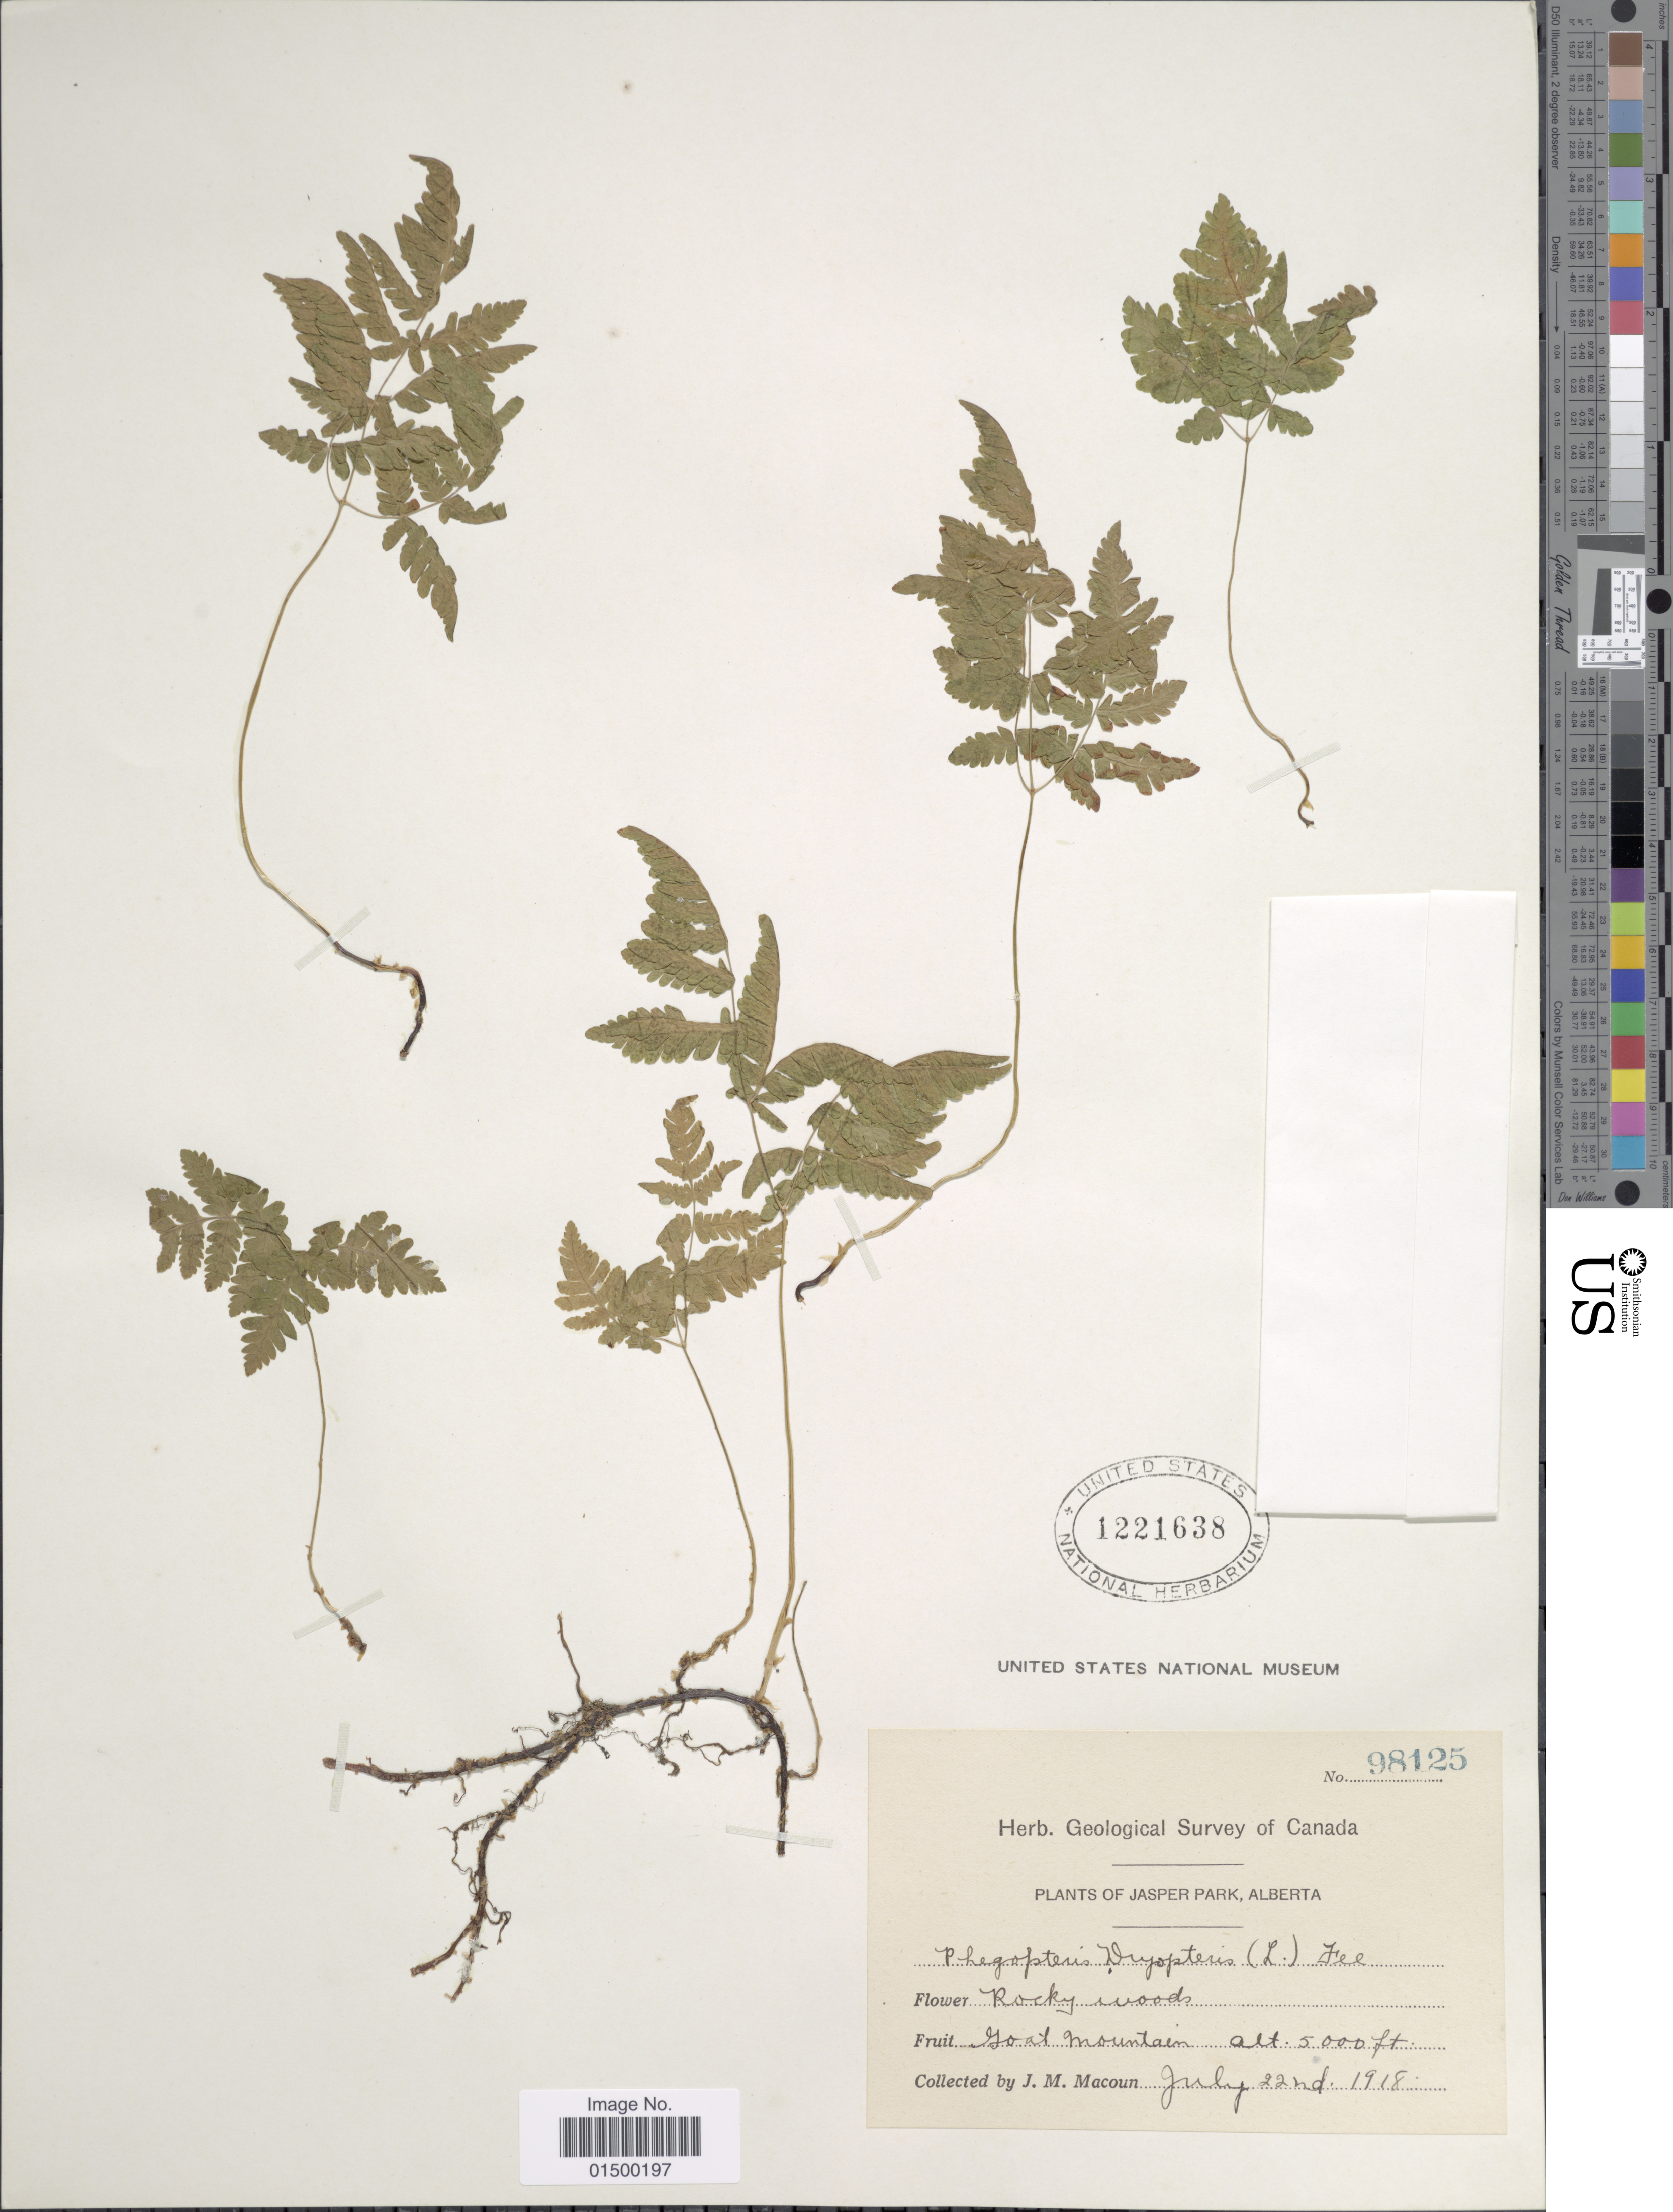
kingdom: Plantae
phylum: Tracheophyta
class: Polypodiopsida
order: Polypodiales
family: Cystopteridaceae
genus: Gymnocarpium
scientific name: Gymnocarpium disjunctum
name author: (Rupr.) Ching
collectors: J. M. Macoun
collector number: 98125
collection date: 1918-07-22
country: Canada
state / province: Alberta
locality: Jasper park, Alberta, Goat Mountain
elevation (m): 1524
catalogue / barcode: US 1221638